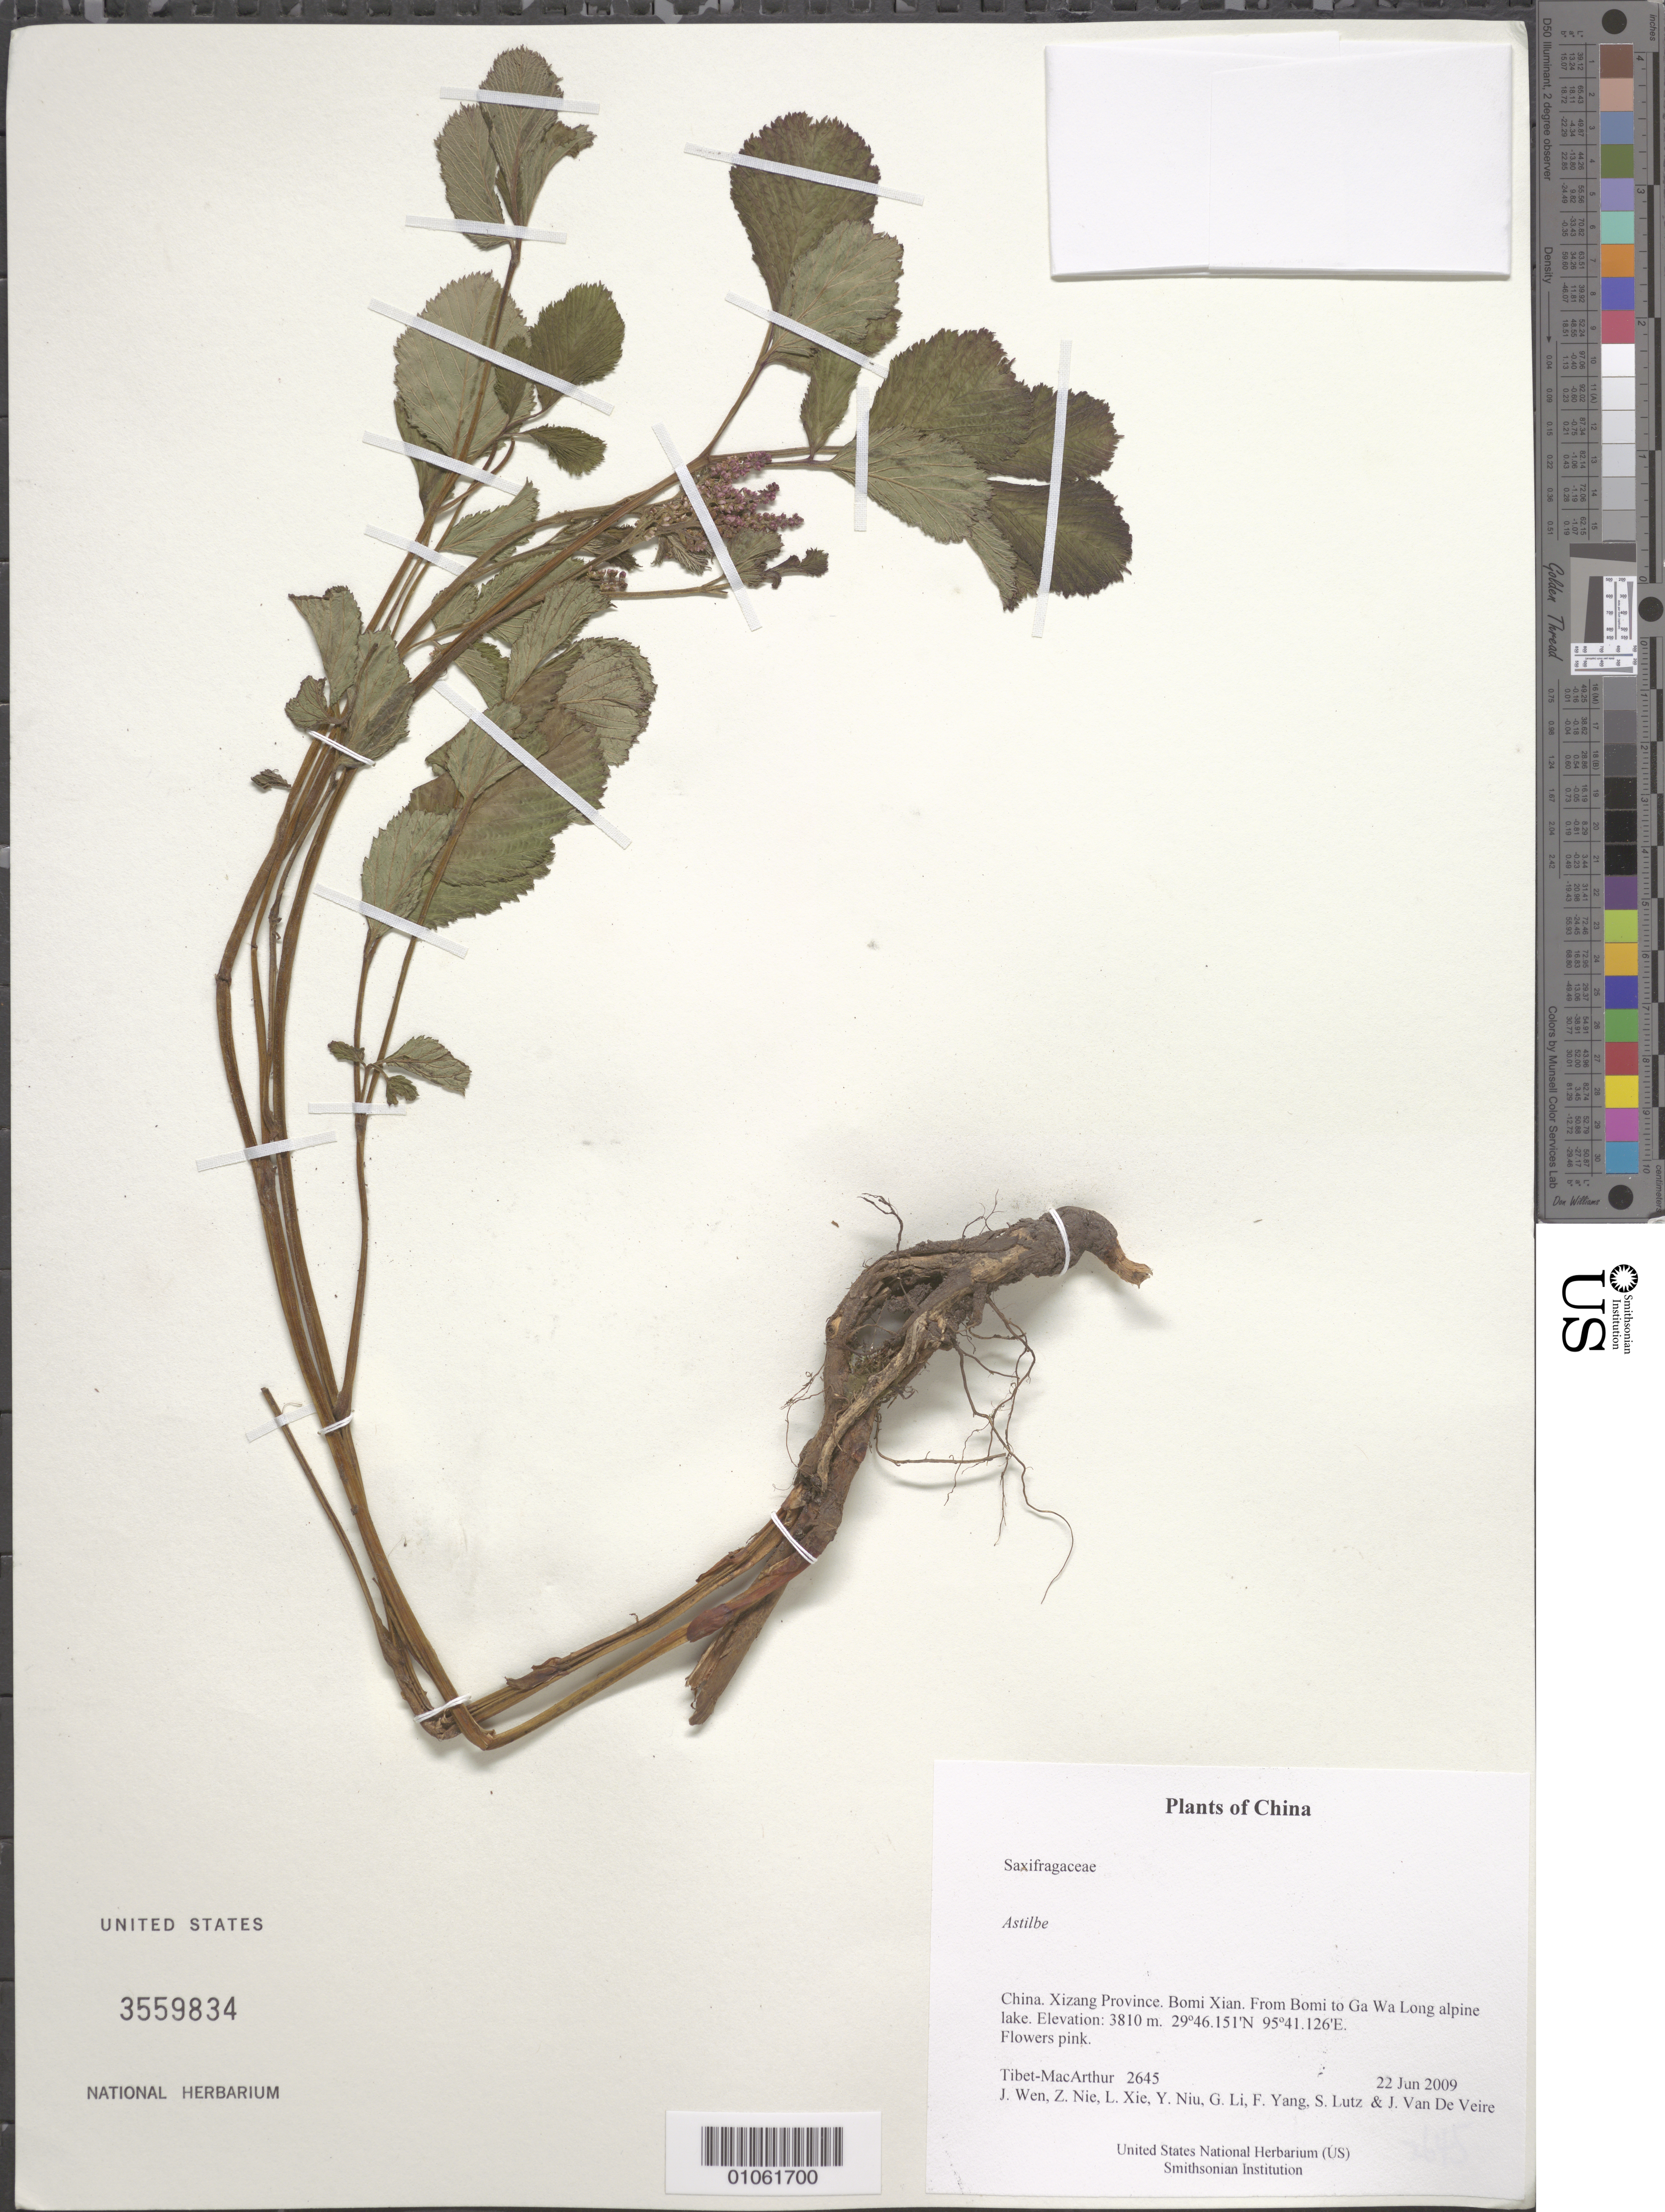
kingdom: Plantae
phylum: Tracheophyta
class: Magnoliopsida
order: Saxifragales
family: Saxifragaceae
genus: Astilbe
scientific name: Astilbe sp.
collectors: Tibet-MacArthur, J. Wen, Z. Nie, L. Xie, Y. Niu, G. Li, F. Yang, S. Lutz & J. Van De Veire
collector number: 2645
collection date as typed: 22 Jun 2009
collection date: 2009-06-22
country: China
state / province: Xizang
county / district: Bomi Xian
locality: From Bomi to Ga Wa Long alpine lake.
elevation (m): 3810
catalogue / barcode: US 3559834